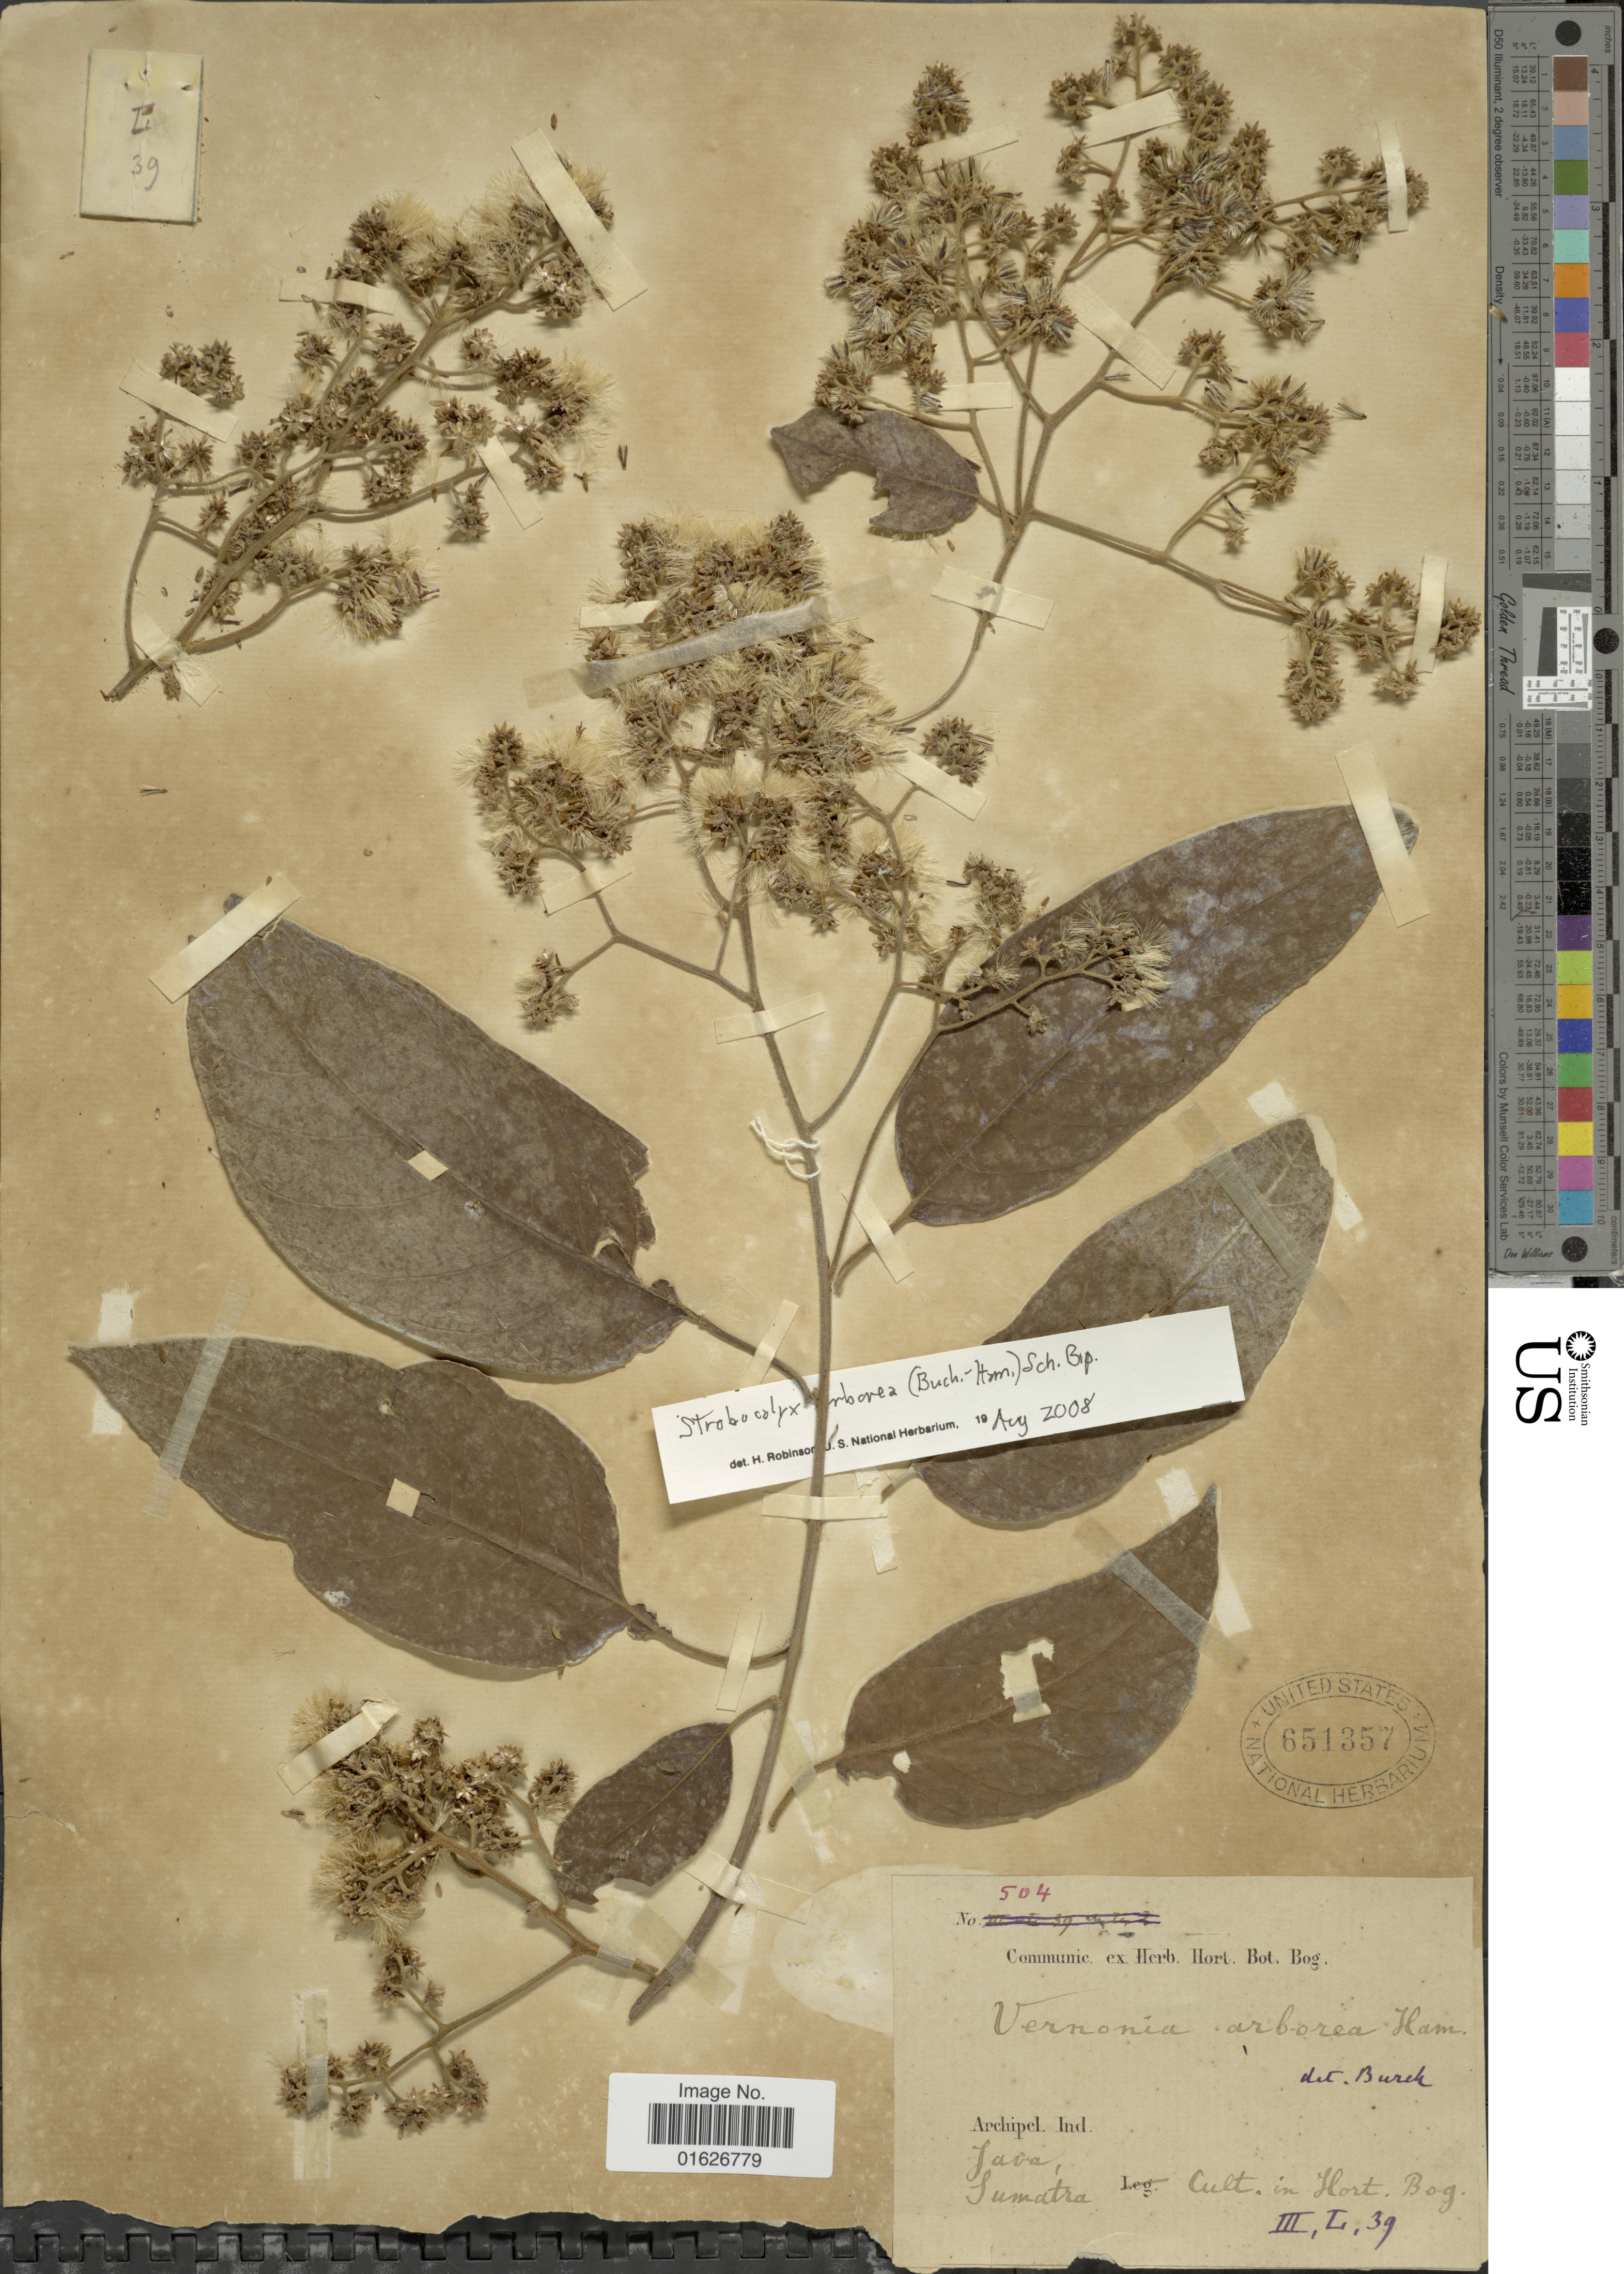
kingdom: Plantae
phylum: Tracheophyta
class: Magnoliopsida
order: Asterales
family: Asteraceae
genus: Strobocalyx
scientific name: Strobocalyx arborea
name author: (Buch.-Ham.) Sch. Bip.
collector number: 504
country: Indonesia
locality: Archipel Ind. Java, Sumatra. Cult in Hort. Bog.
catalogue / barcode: US 651357